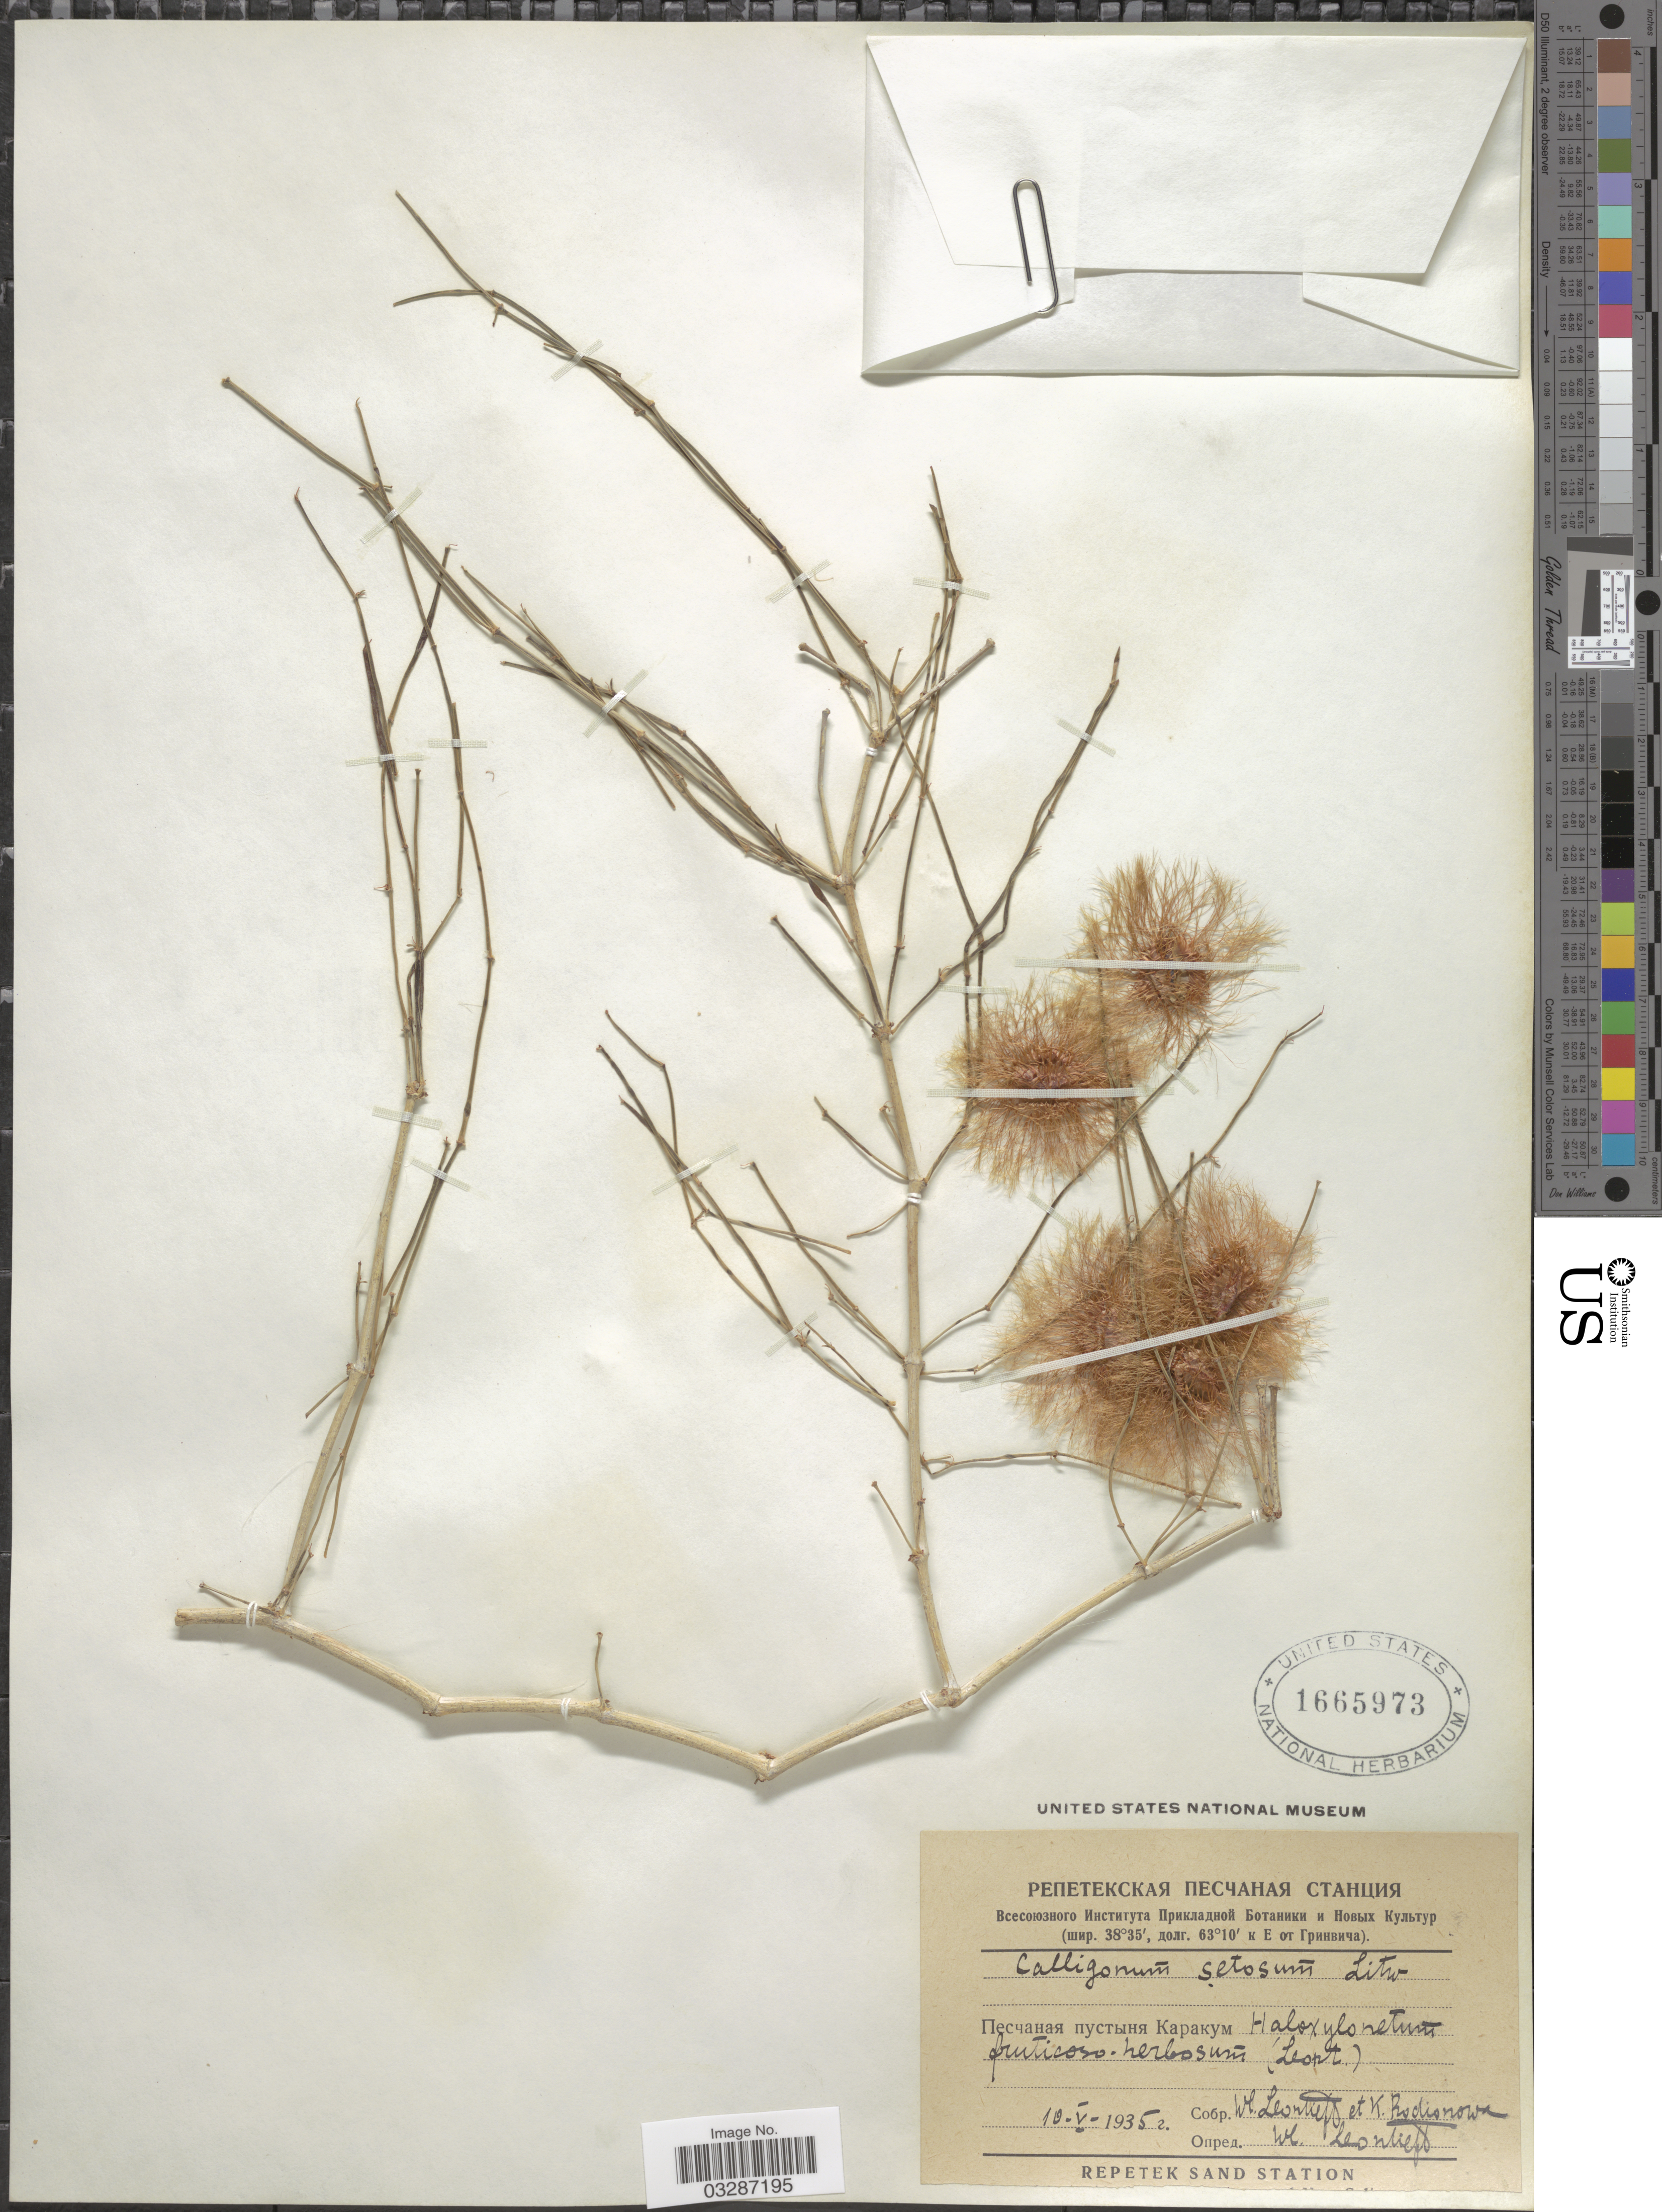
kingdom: Plantae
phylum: Tracheophyta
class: Magnoliopsida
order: Caryophyllales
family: Polygonaceae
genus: Calligonum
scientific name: Calligonum setosum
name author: (Litv.) Litv.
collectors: W. Leontieft & K. Rodionowa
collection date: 1935-05-10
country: Turkmenistan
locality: Karakum Desert.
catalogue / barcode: US 1665973